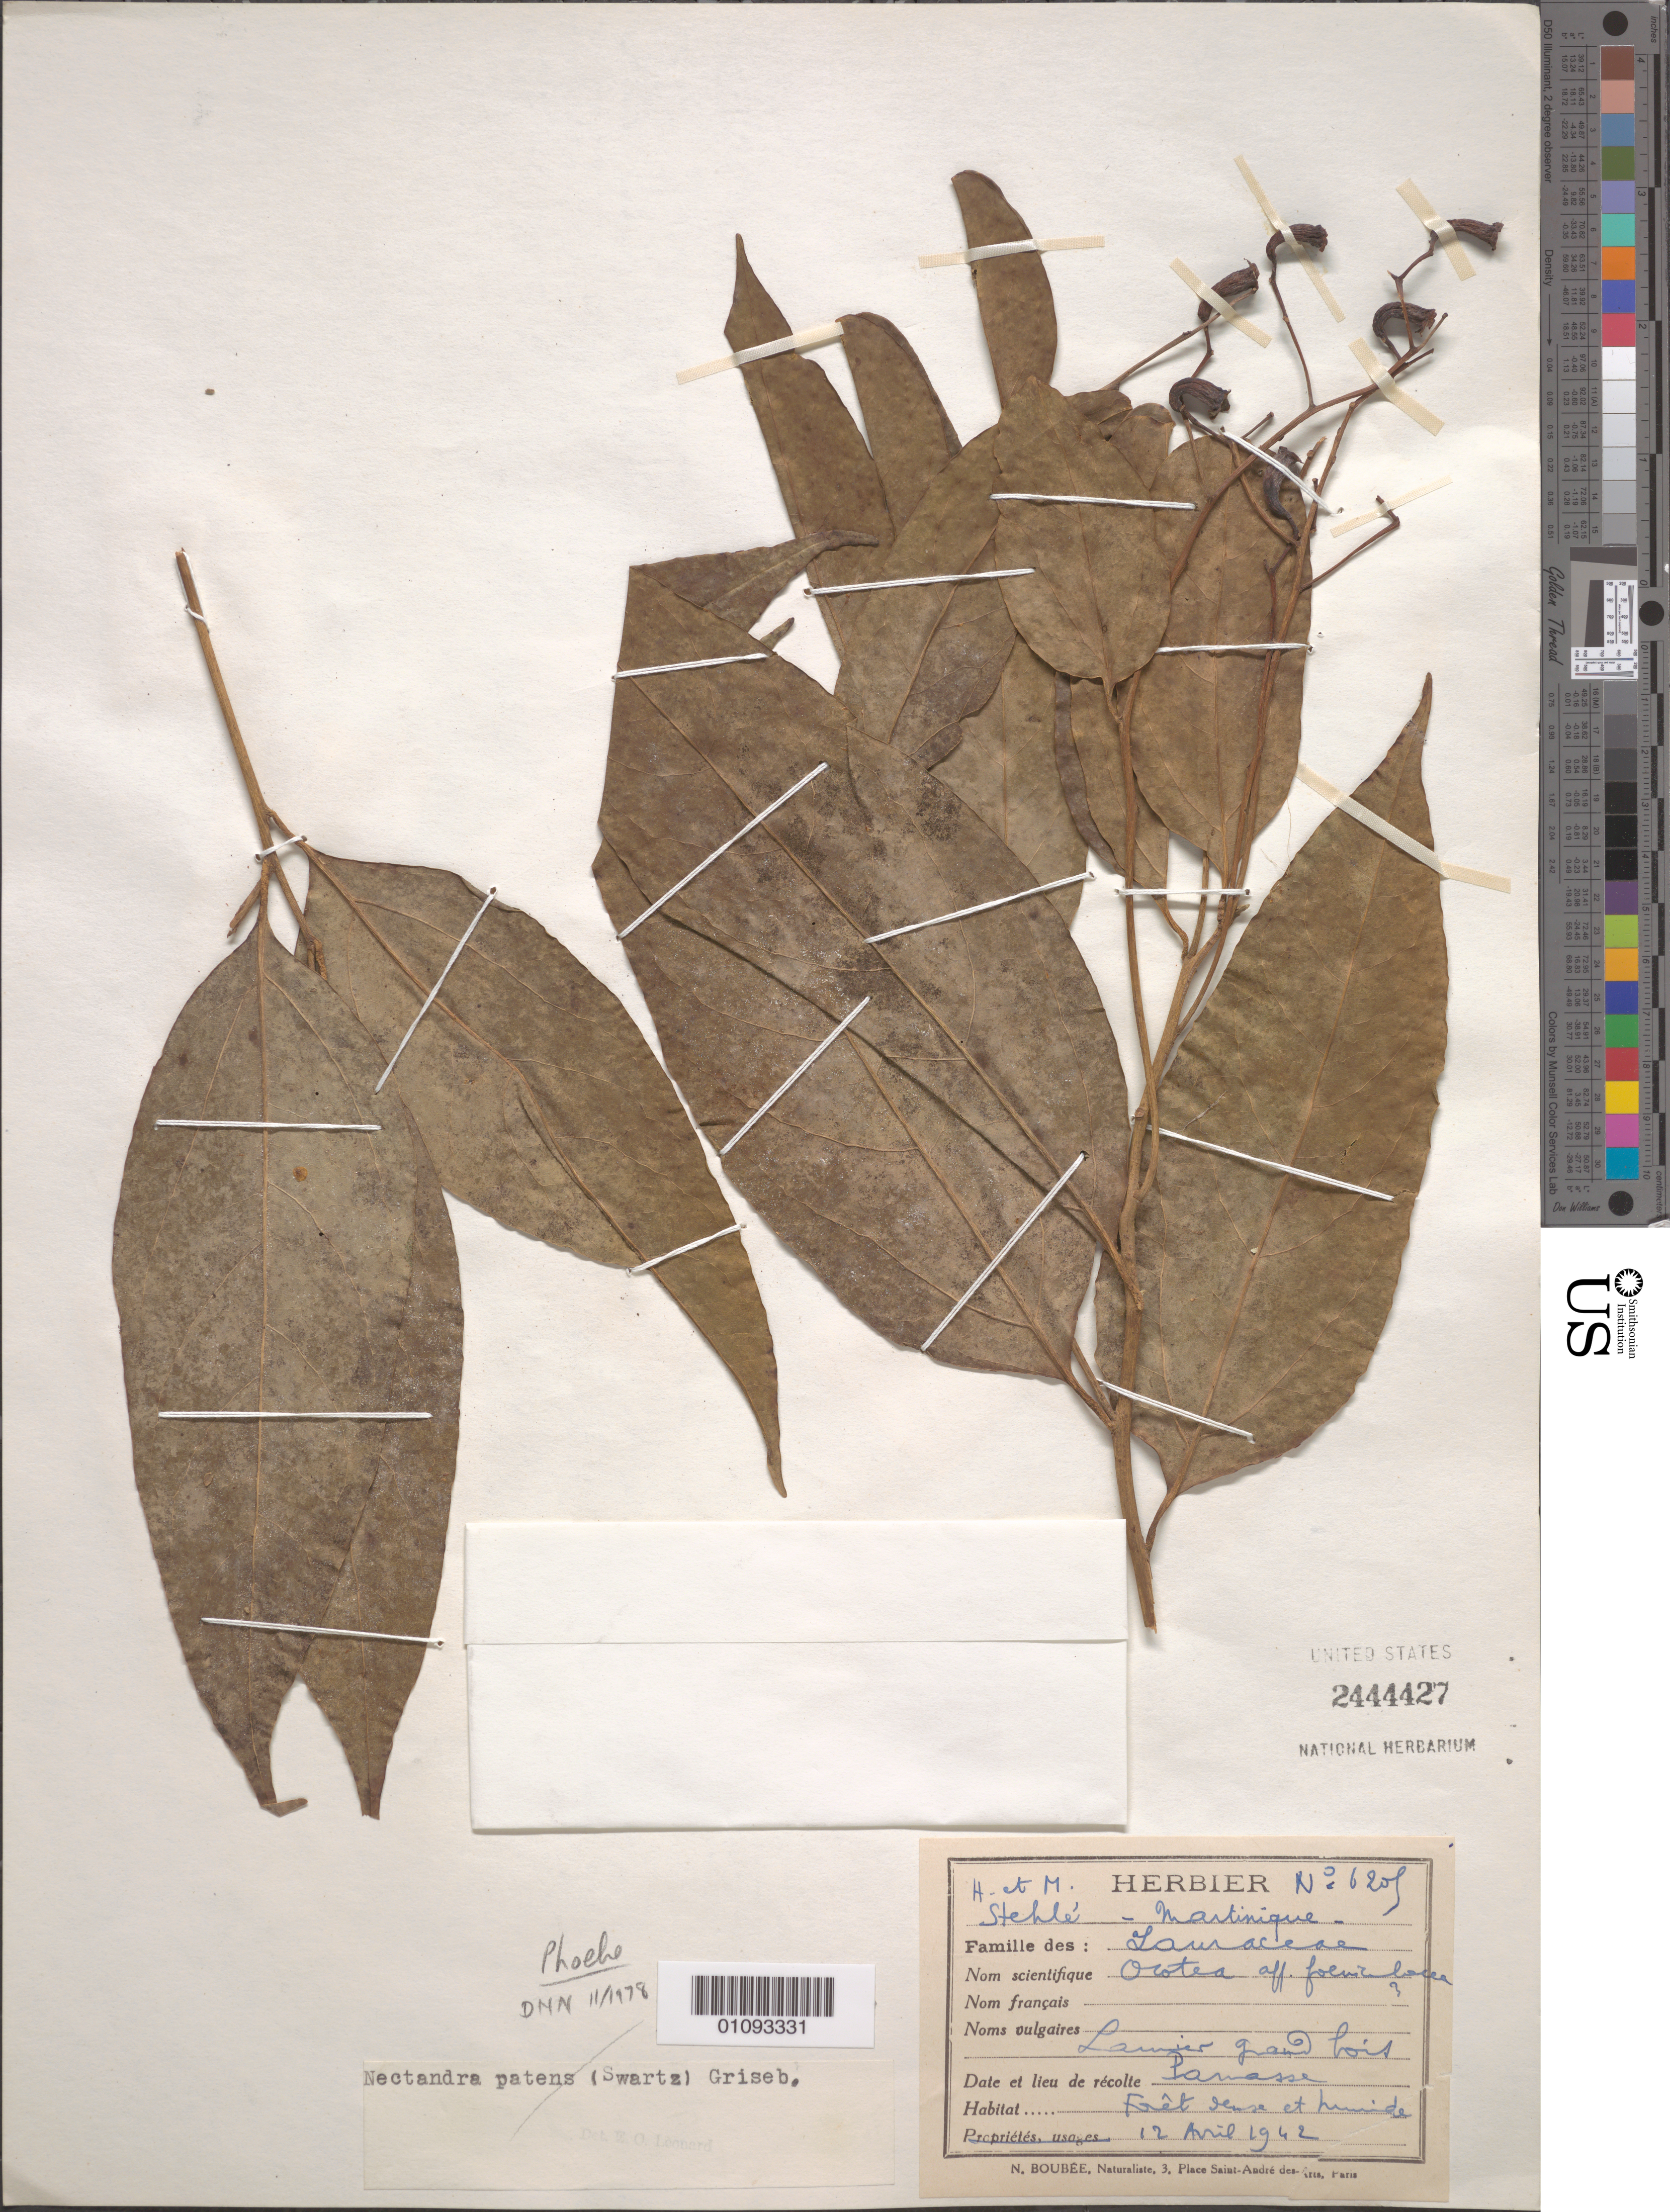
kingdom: Plantae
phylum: Tracheophyta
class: Magnoliopsida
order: Laurales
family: Lauraceae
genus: Phoebe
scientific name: Phoebe elongata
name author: (Vahl) Nees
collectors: H. Stehlé & M. Stehlé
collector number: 6205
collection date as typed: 12 Apr 1942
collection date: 1942-04-12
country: Martinique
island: Martinique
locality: Lamasse.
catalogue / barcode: US 2444427